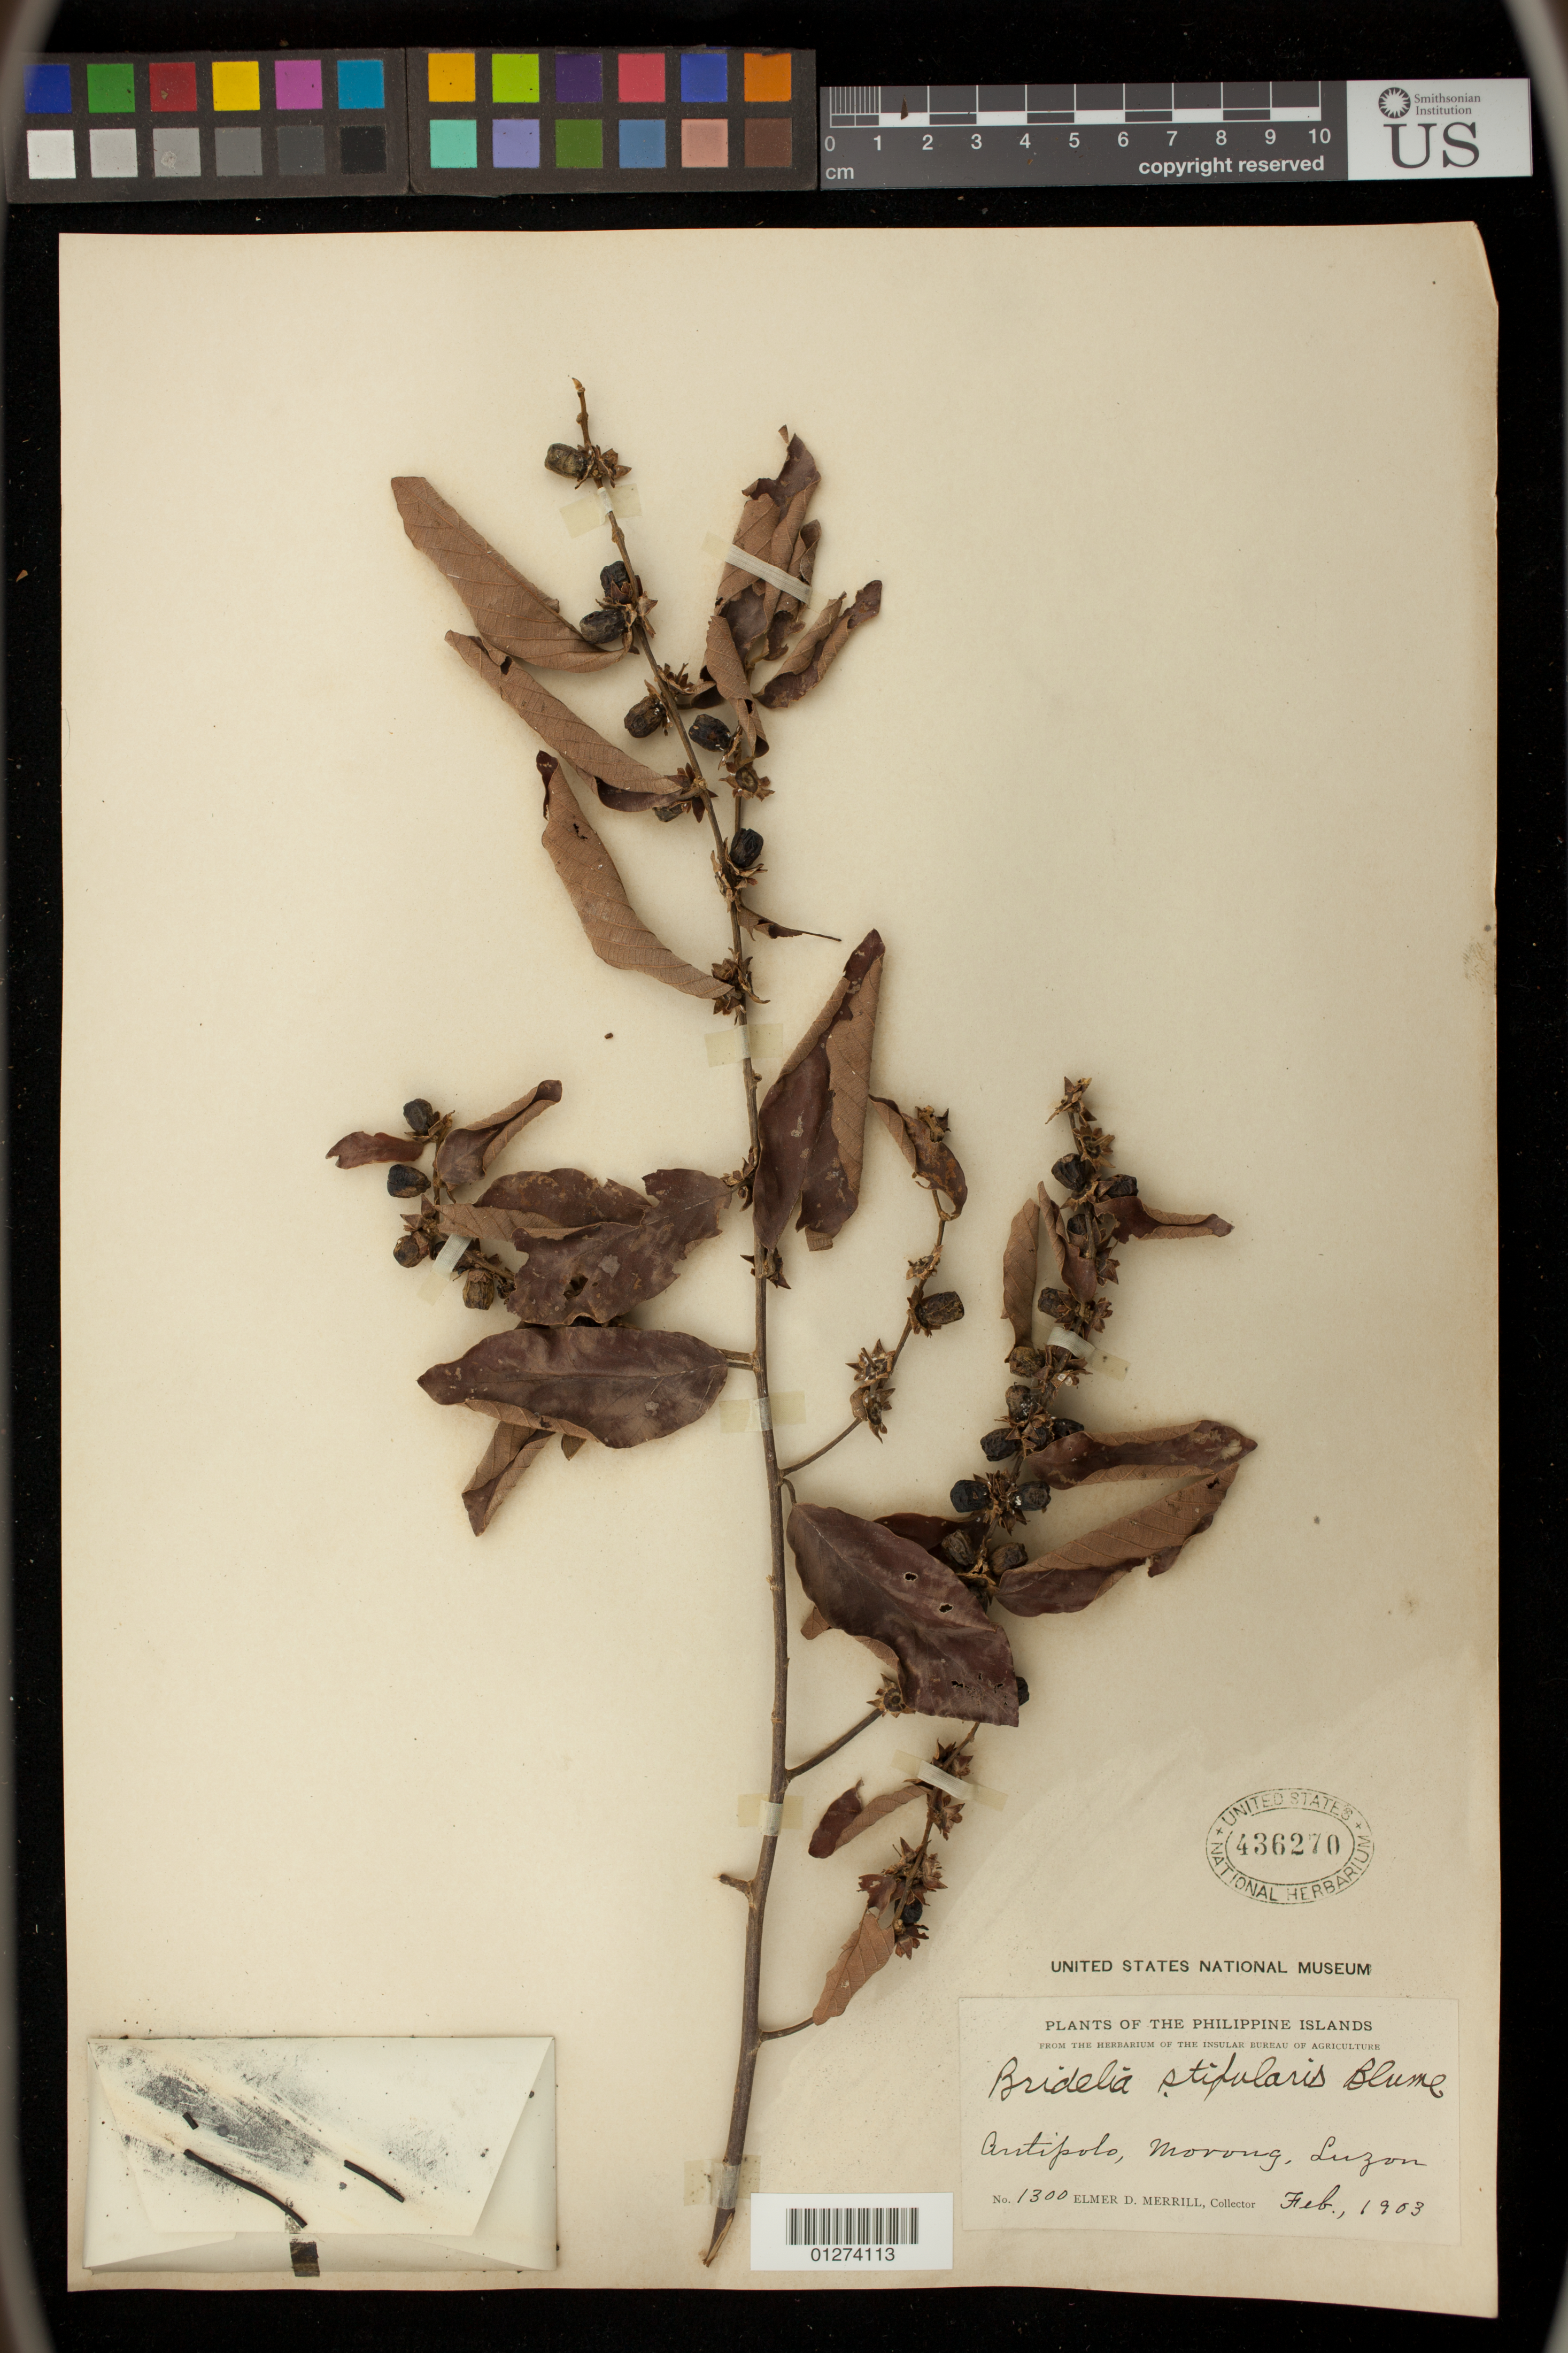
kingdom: Plantae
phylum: Tracheophyta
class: Magnoliopsida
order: Malpighiales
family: Phyllanthaceae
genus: Bridelia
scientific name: Bridelia stipularis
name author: (L.) Blume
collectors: E. D. Merrill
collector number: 1300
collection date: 1903-02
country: Philippines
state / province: Calabarzon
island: Luzon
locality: Antipolo, Morong, Luzon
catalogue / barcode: US 436270